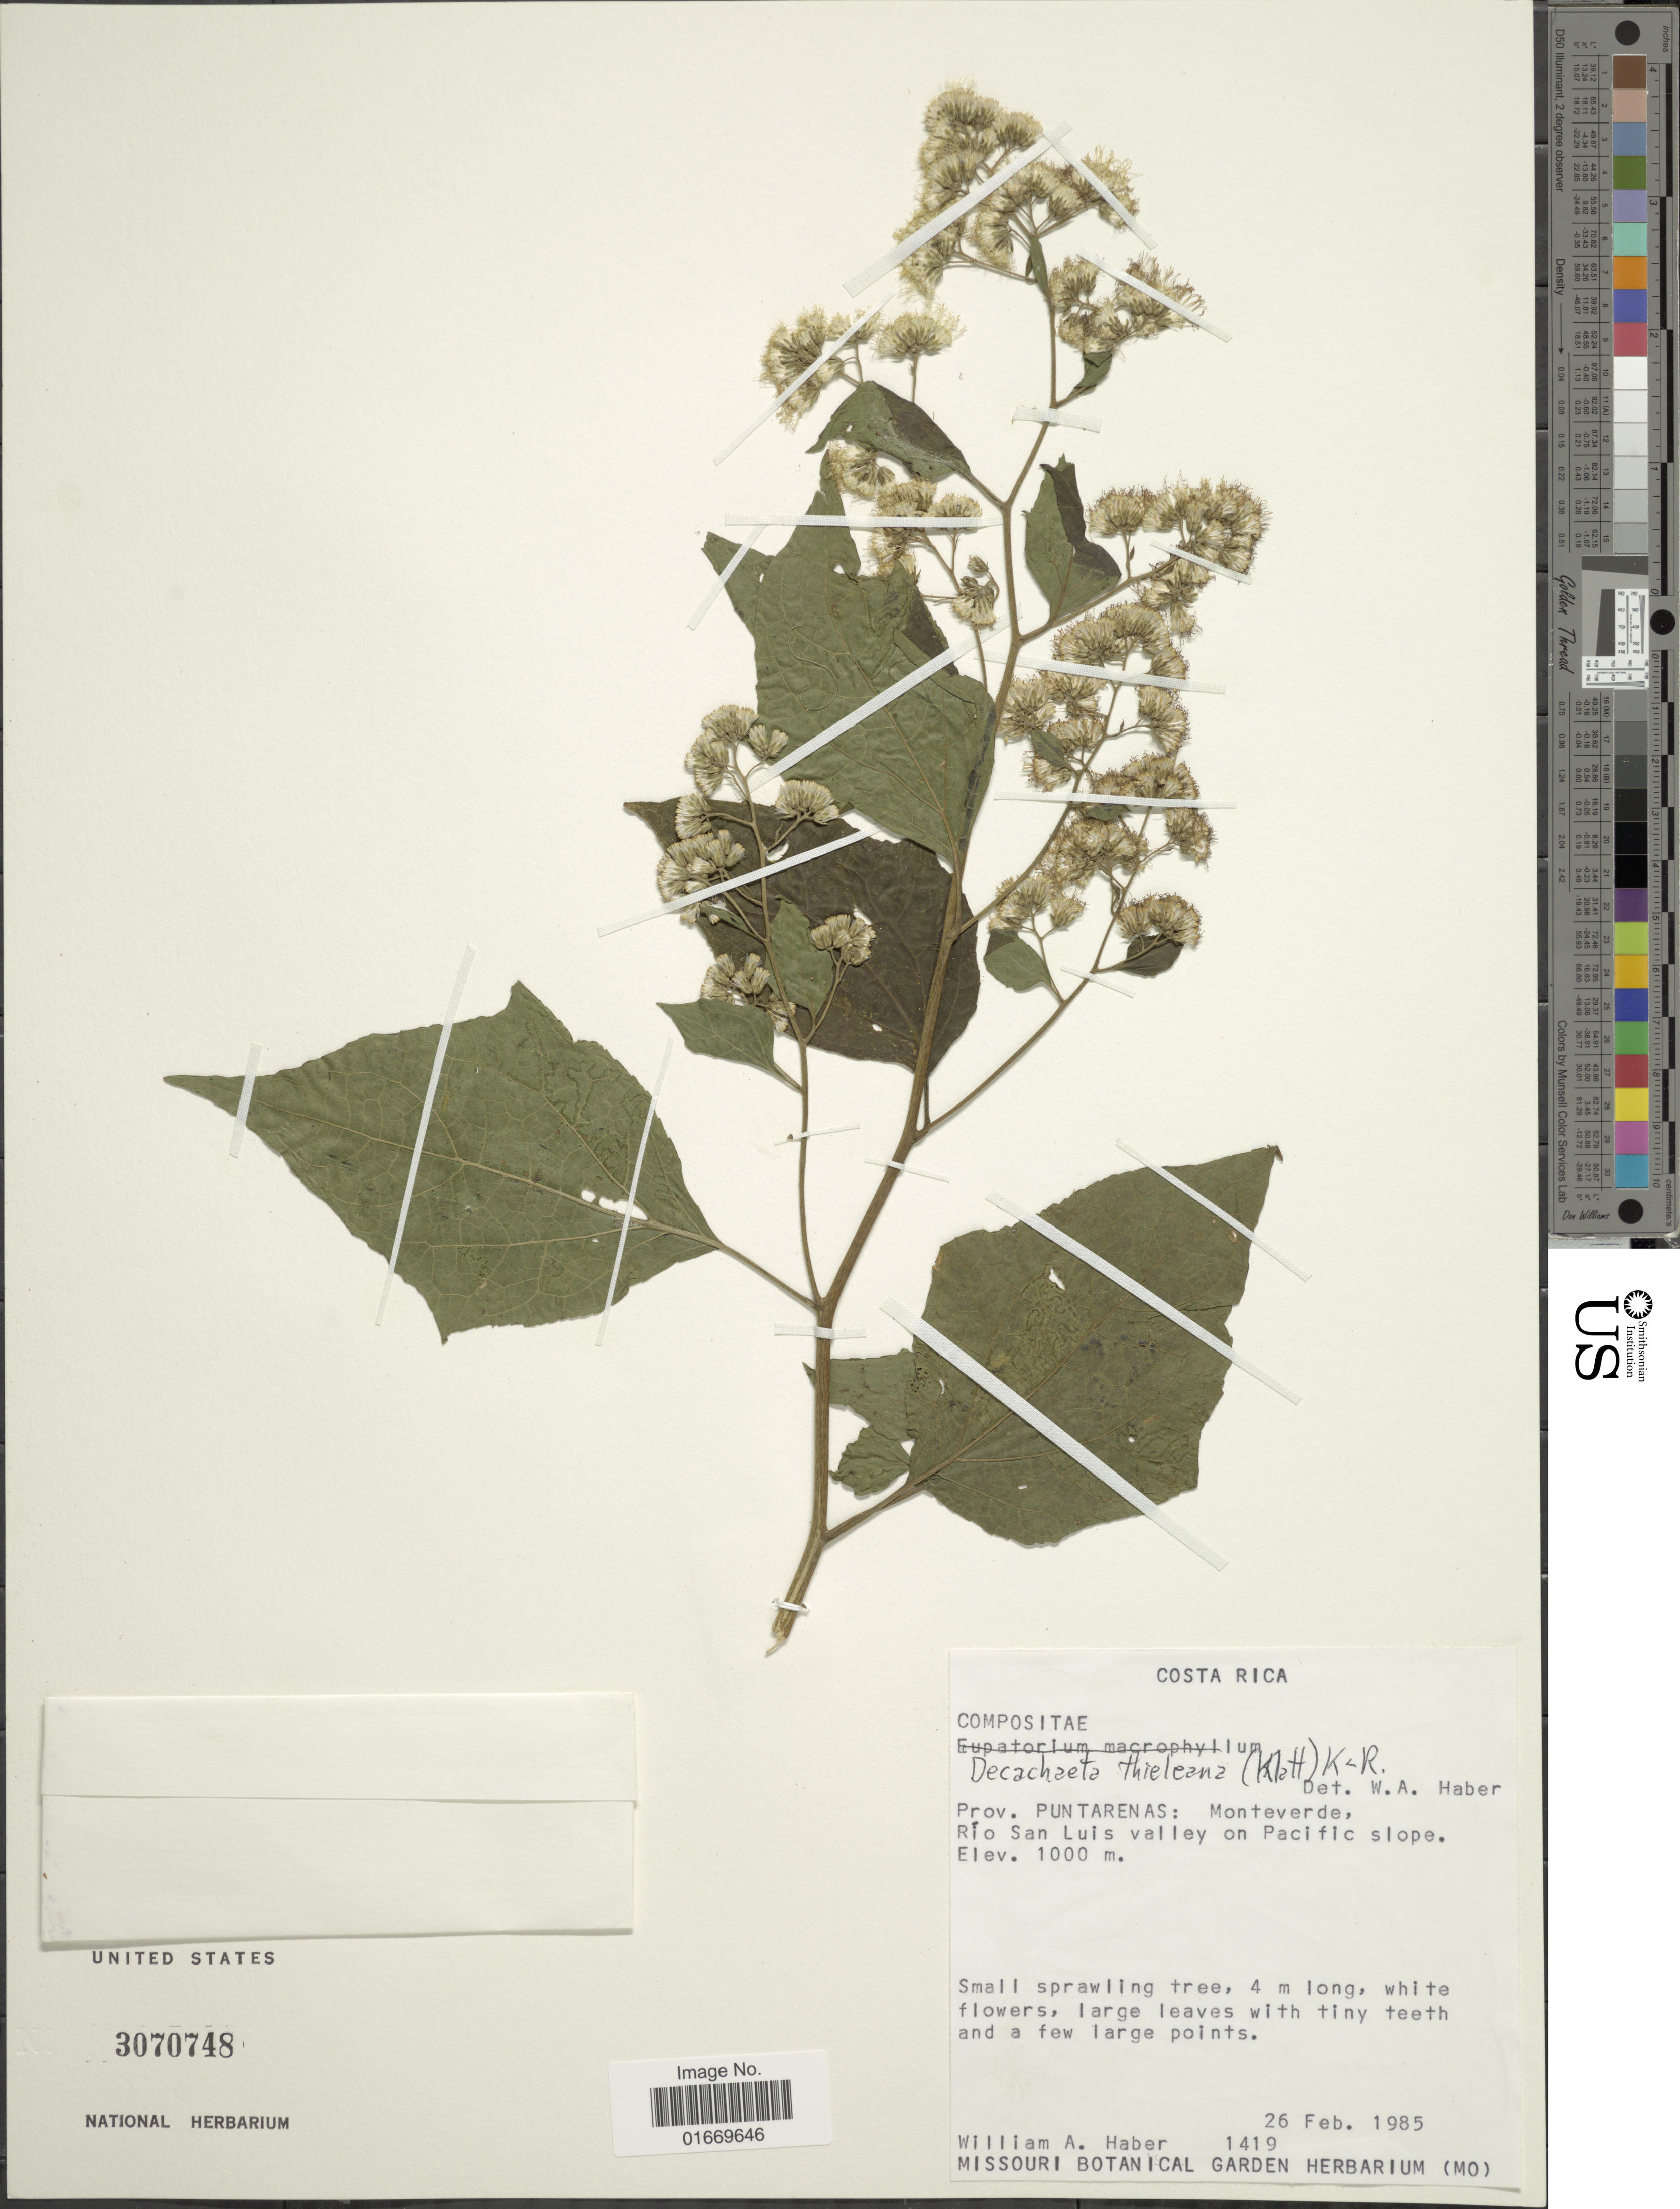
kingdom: Plantae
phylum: Tracheophyta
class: Magnoliopsida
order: Asterales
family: Asteraceae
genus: Decachaeta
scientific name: Decachaeta thieleana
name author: (Klatt) R.M. King & H. Rob.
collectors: W. Haber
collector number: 1419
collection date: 1985-02-26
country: Costa Rica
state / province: Puntarenas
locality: Costa Rica. Prov. Puntarenas: Monteverde. Rio San Luis valley on Pacific slope.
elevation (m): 1000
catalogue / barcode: US 3070748